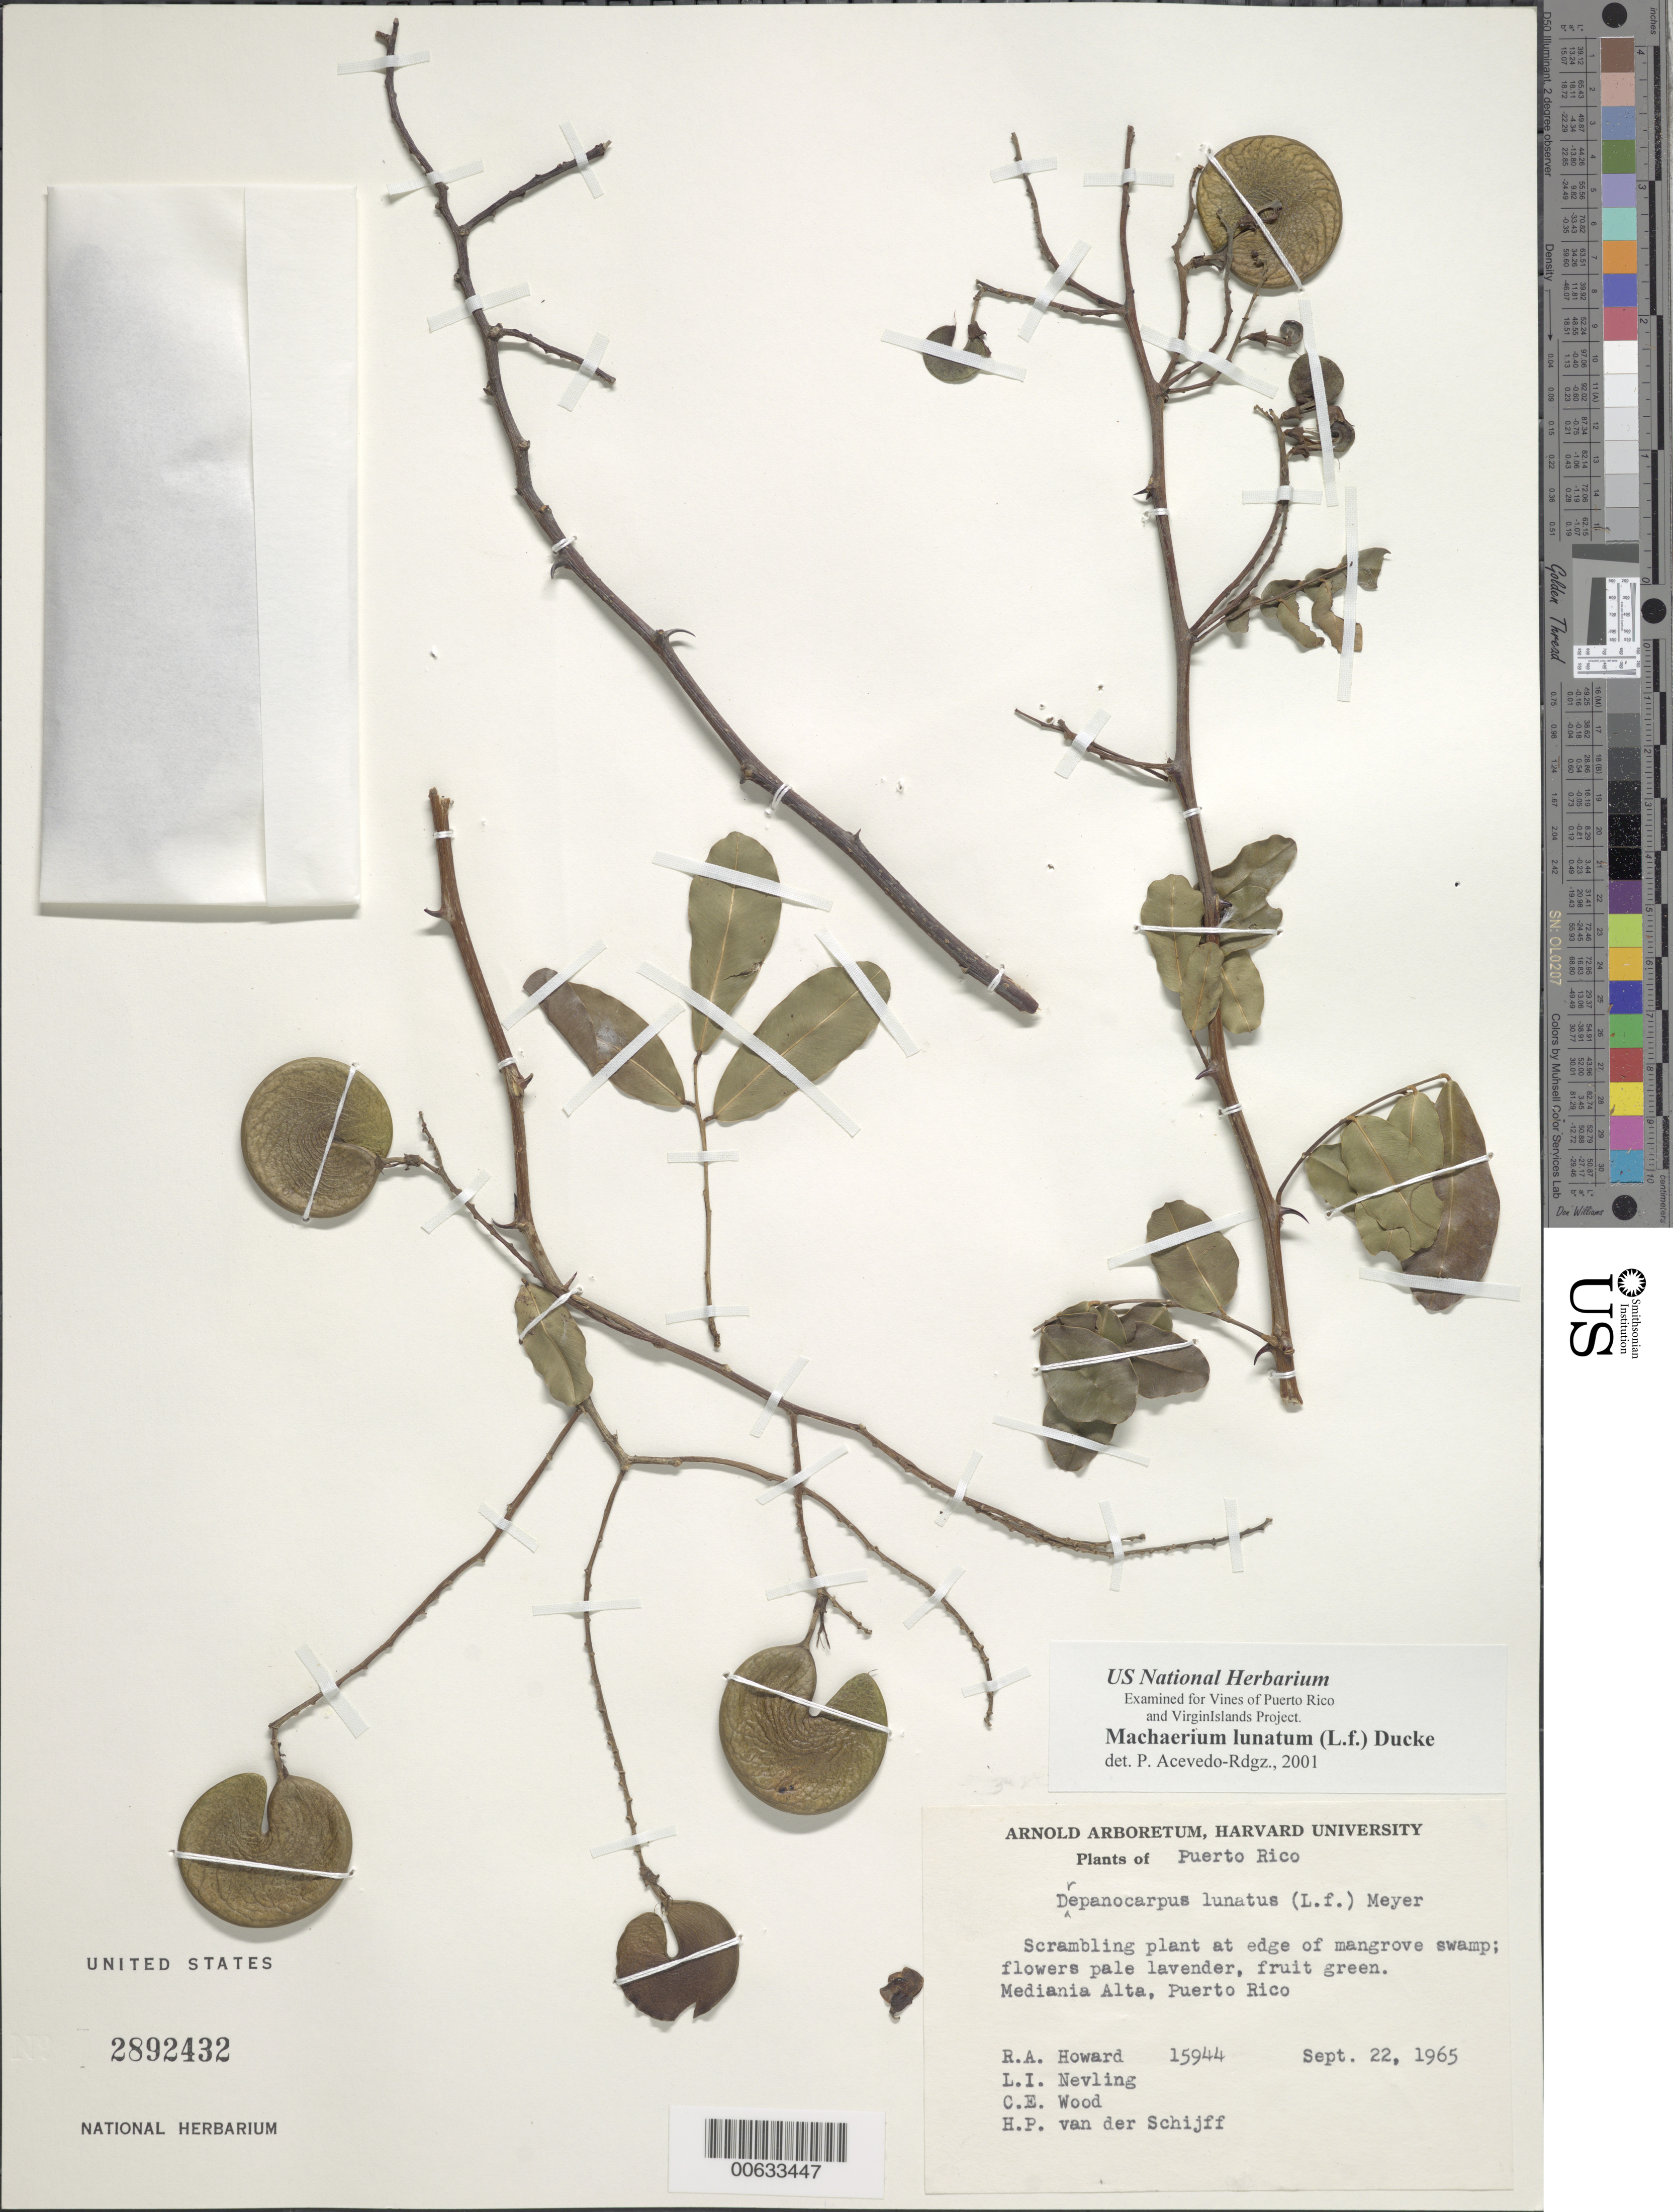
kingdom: Plantae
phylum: Tracheophyta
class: Magnoliopsida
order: Fabales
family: Fabaceae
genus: Machaerium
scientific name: Machaerium lunatum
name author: (L. f.) Ducke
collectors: R. A. Howard, L. Nevling, C. Wood & H. Schijff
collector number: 15944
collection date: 1965-09-22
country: Puerto Rico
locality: Puerto Rico. Scarmbling plant at edge of mangrove swamp. Mediania Alta, Puerto Rico.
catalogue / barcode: US 2892432